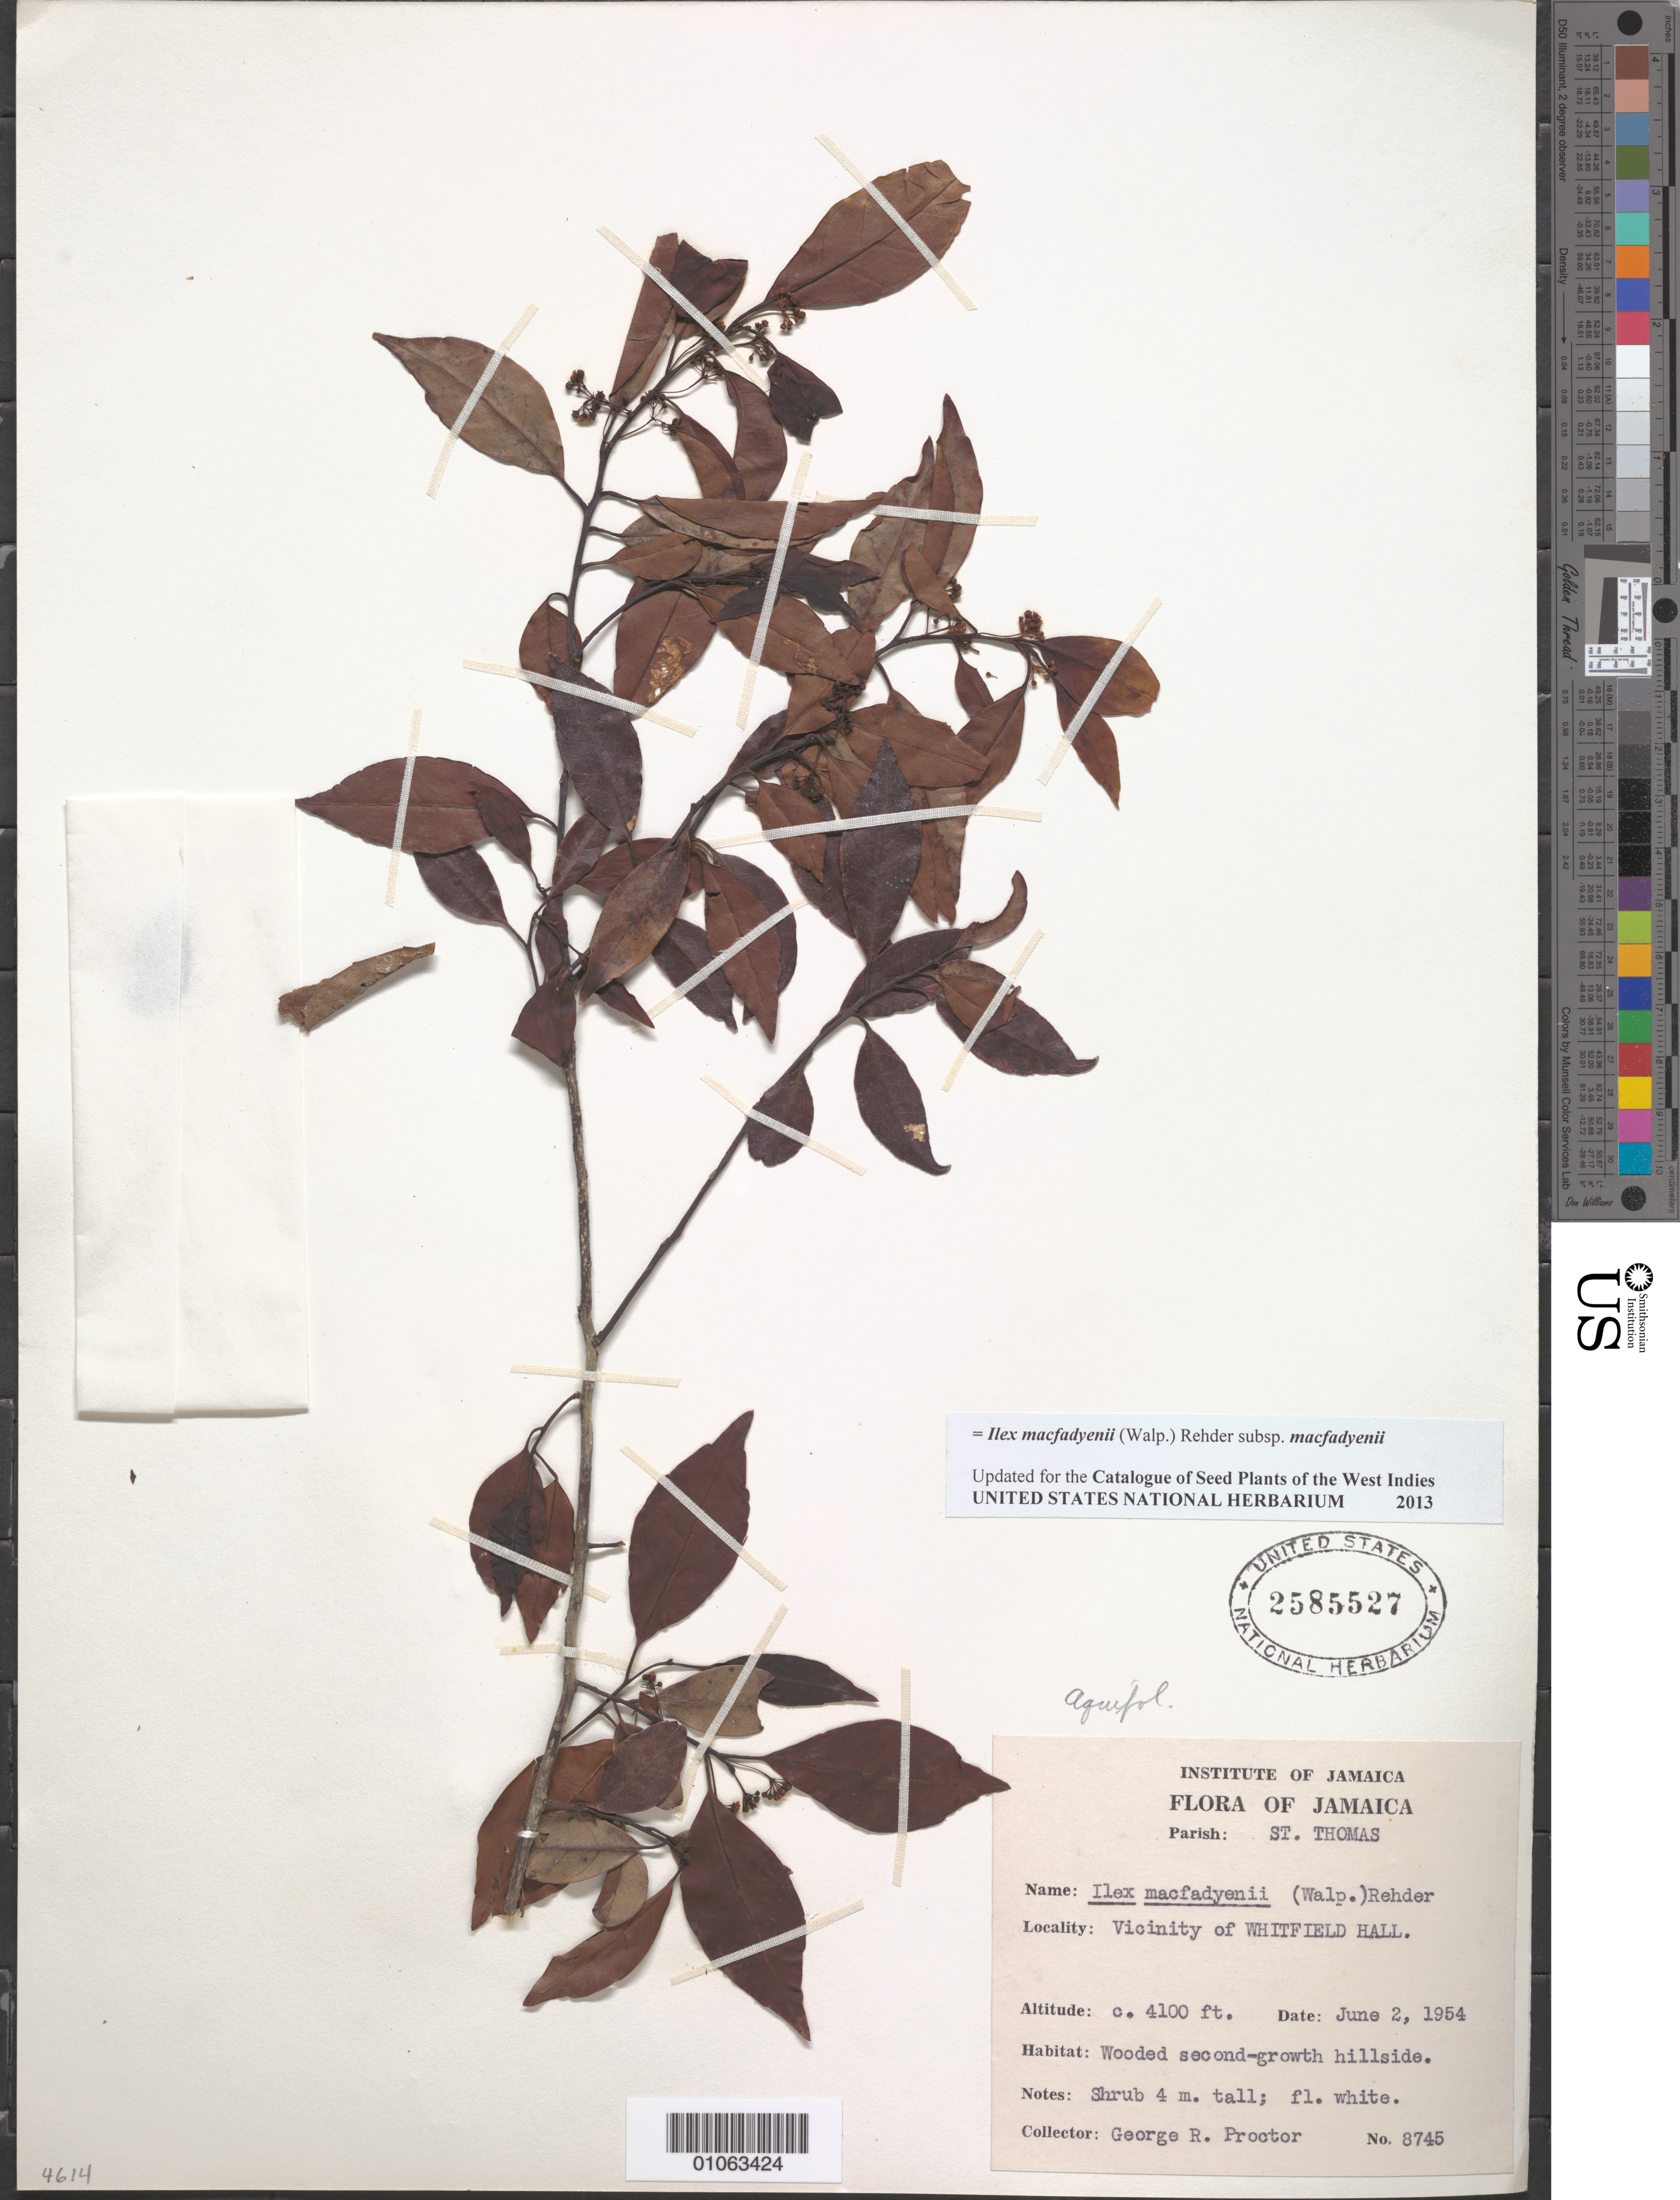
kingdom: Plantae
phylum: Tracheophyta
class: Magnoliopsida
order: Aquifoliales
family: Aquifoliaceae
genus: Ilex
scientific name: Ilex macfadyenii subsp. macfadyenii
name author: (Walp.) Rehder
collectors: G. R. Proctor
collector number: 8745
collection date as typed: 02 Jun 1954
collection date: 1954-06-02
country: Jamaica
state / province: Saint Thomas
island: Jamaica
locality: Vicinity of Whitfield hall.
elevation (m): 1250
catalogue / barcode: US 2585527